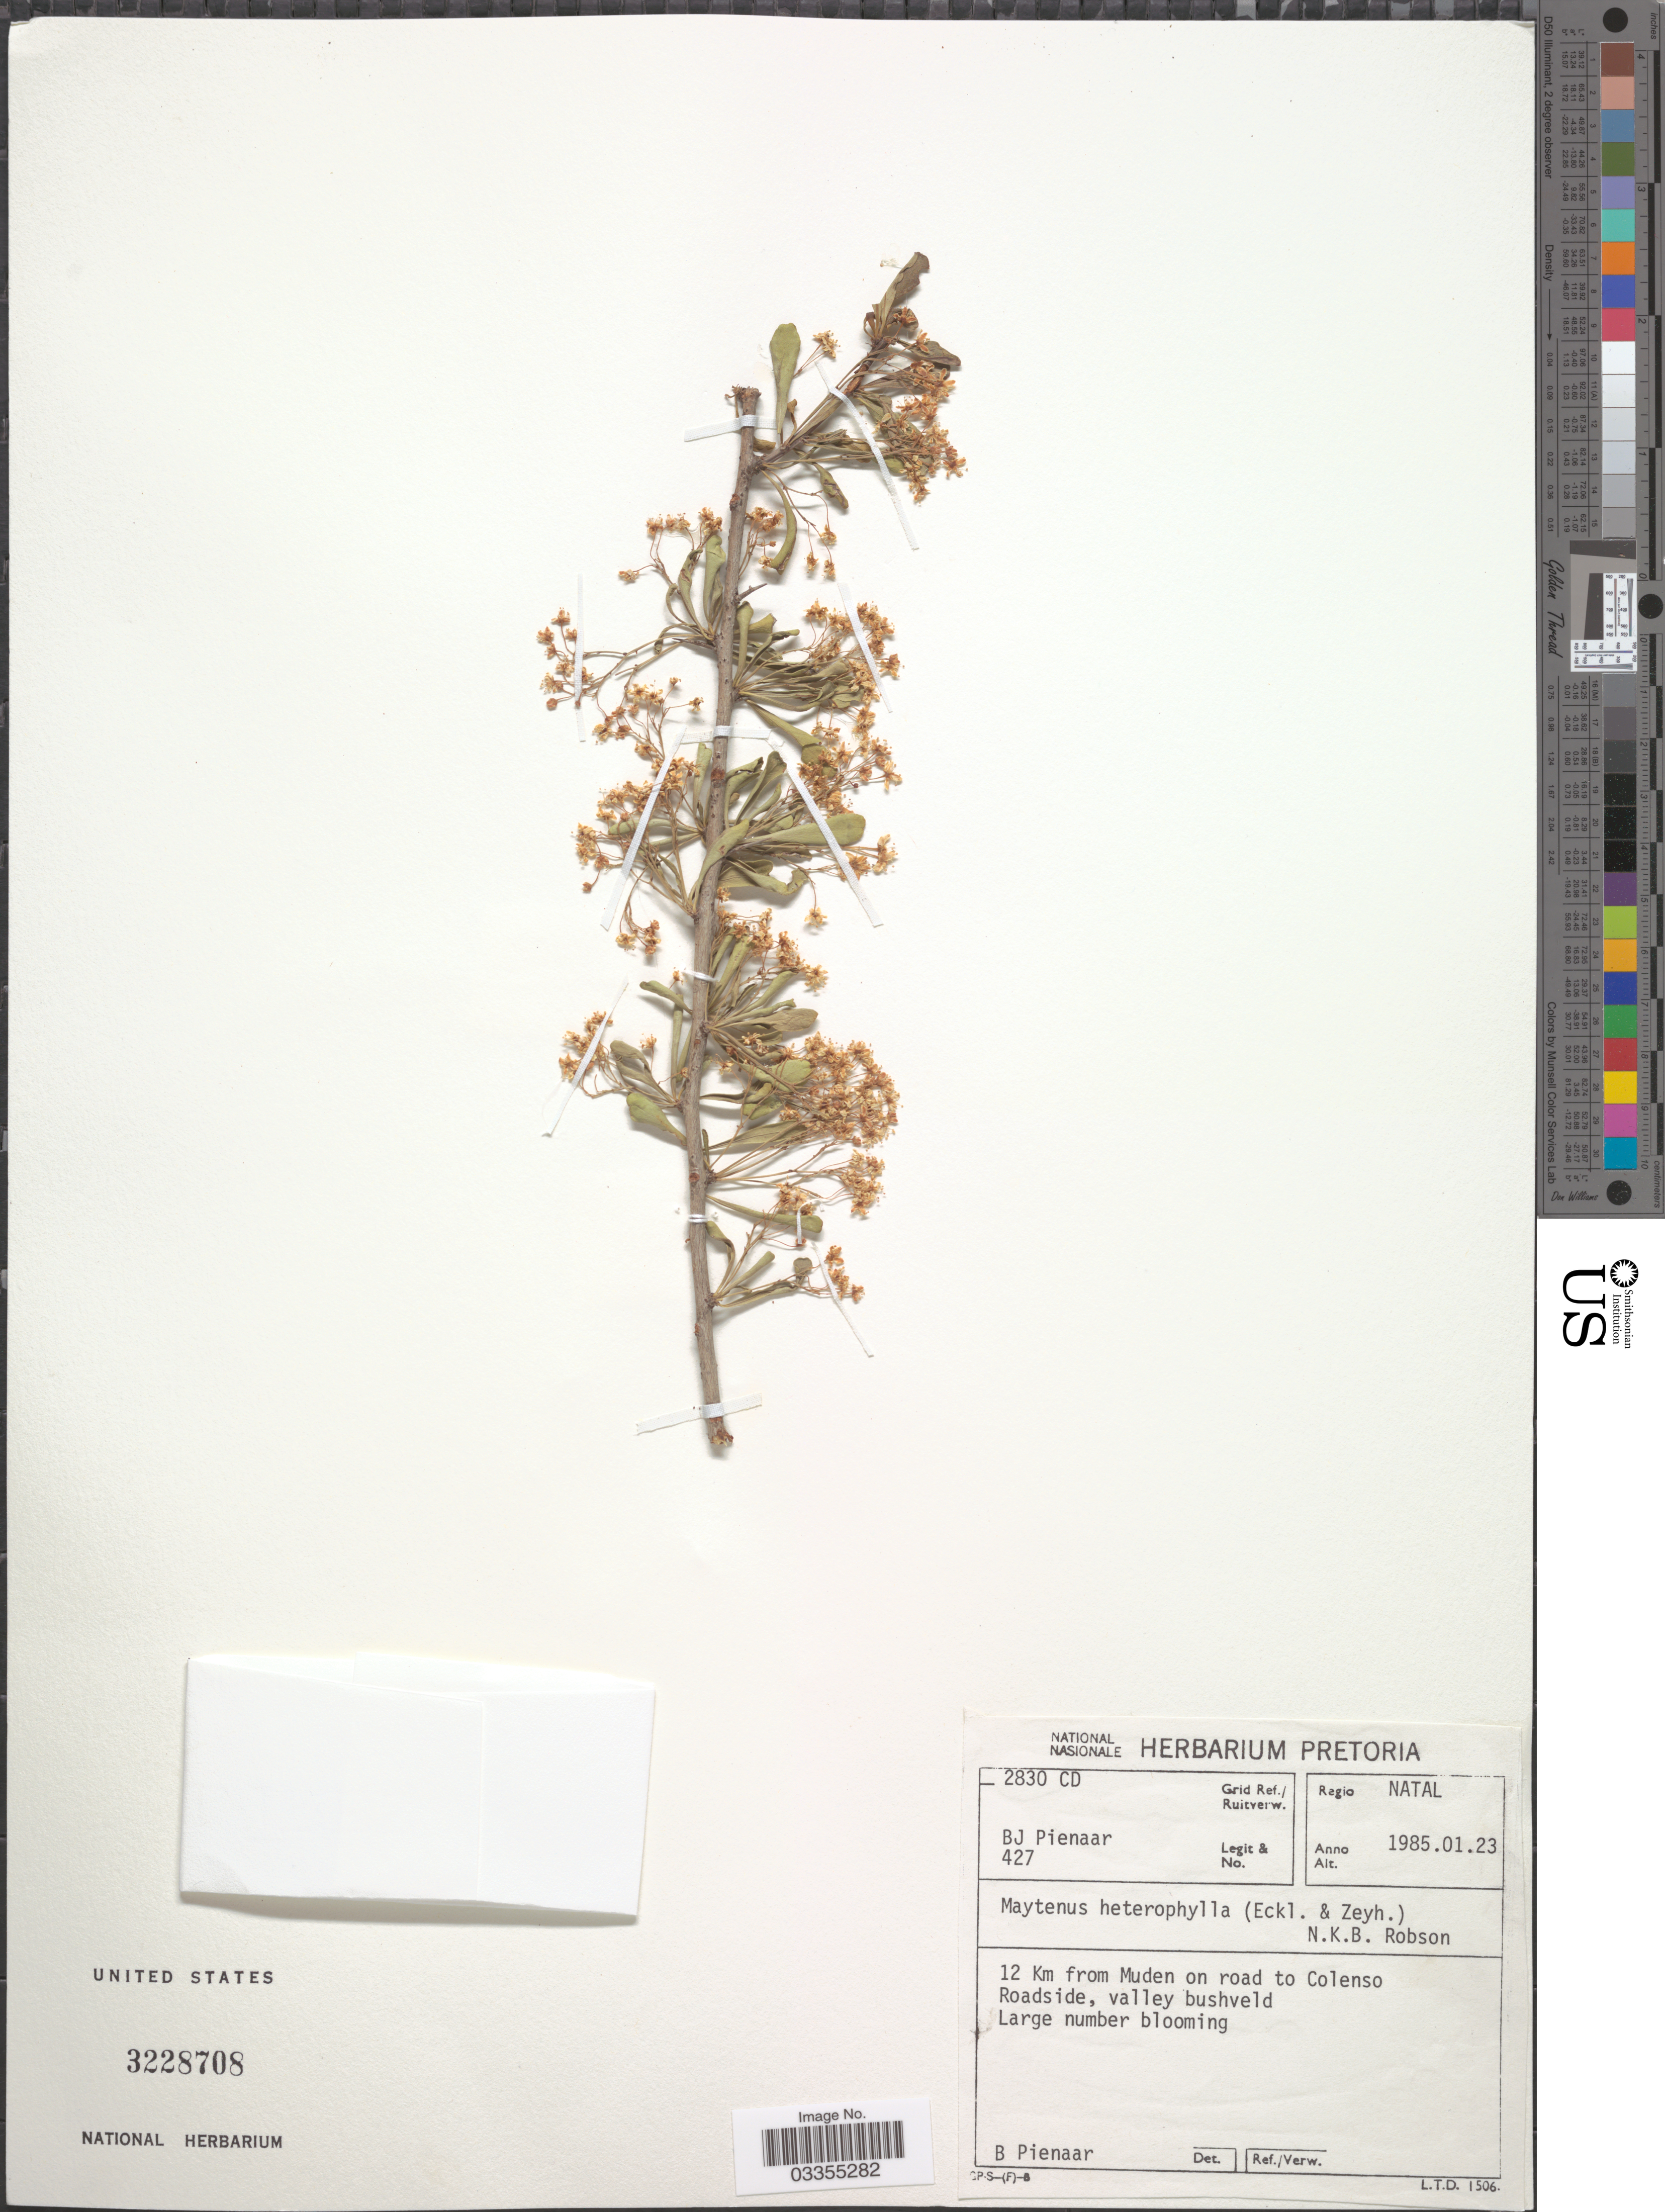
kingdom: Plantae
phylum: Tracheophyta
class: Magnoliopsida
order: Celastrales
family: Celastraceae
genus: Maytenus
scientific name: Maytenus heterophylla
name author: (Eckl. & Zeyh.) N. Robson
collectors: B. Pienaar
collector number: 427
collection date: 1985-01-23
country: South Africa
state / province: KwaZulu-Natal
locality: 2830 CD Grid Ref./ Ruitverw. Regio Natal. 12 Km from Muden on road to Colenso.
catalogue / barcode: US 3228708